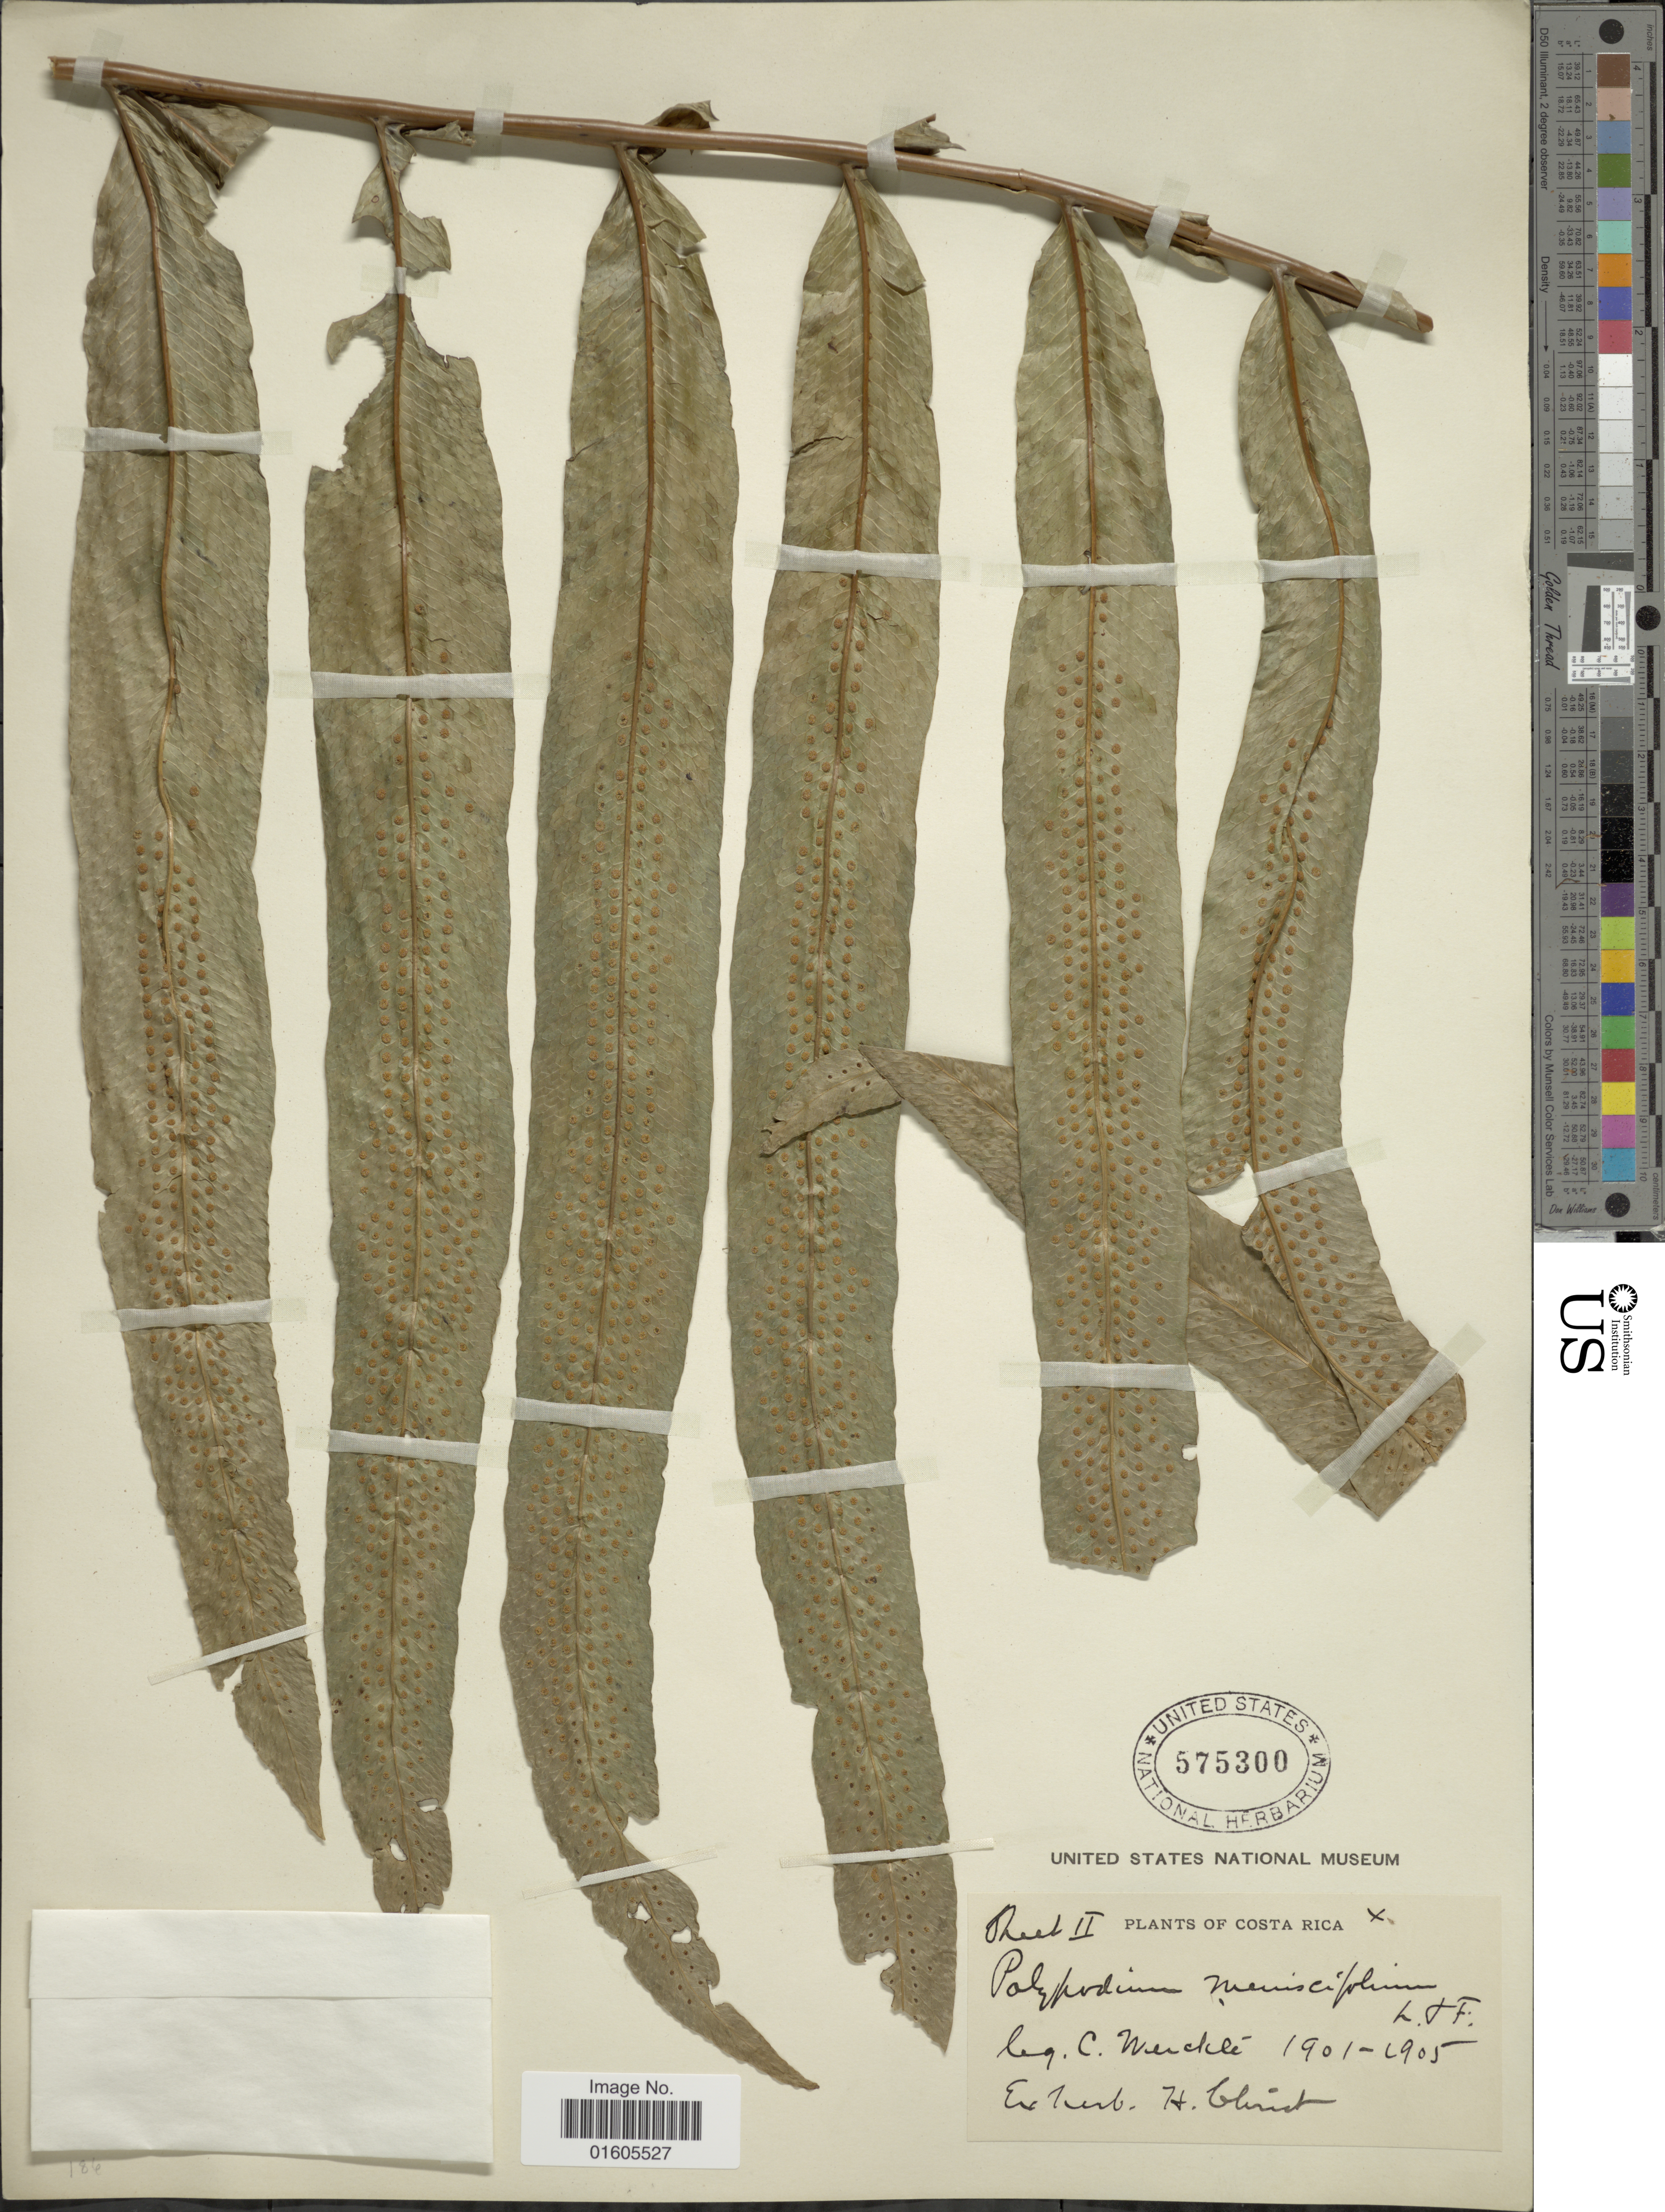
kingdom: Plantae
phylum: Tracheophyta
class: Polypodiopsida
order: Polypodiales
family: Polypodiaceae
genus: Serpocaulon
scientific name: Serpocaulon triseriale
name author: (Sw.) A.R. Sm.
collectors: C. Wercklé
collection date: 1901/1905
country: Costa Rica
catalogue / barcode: US 575300